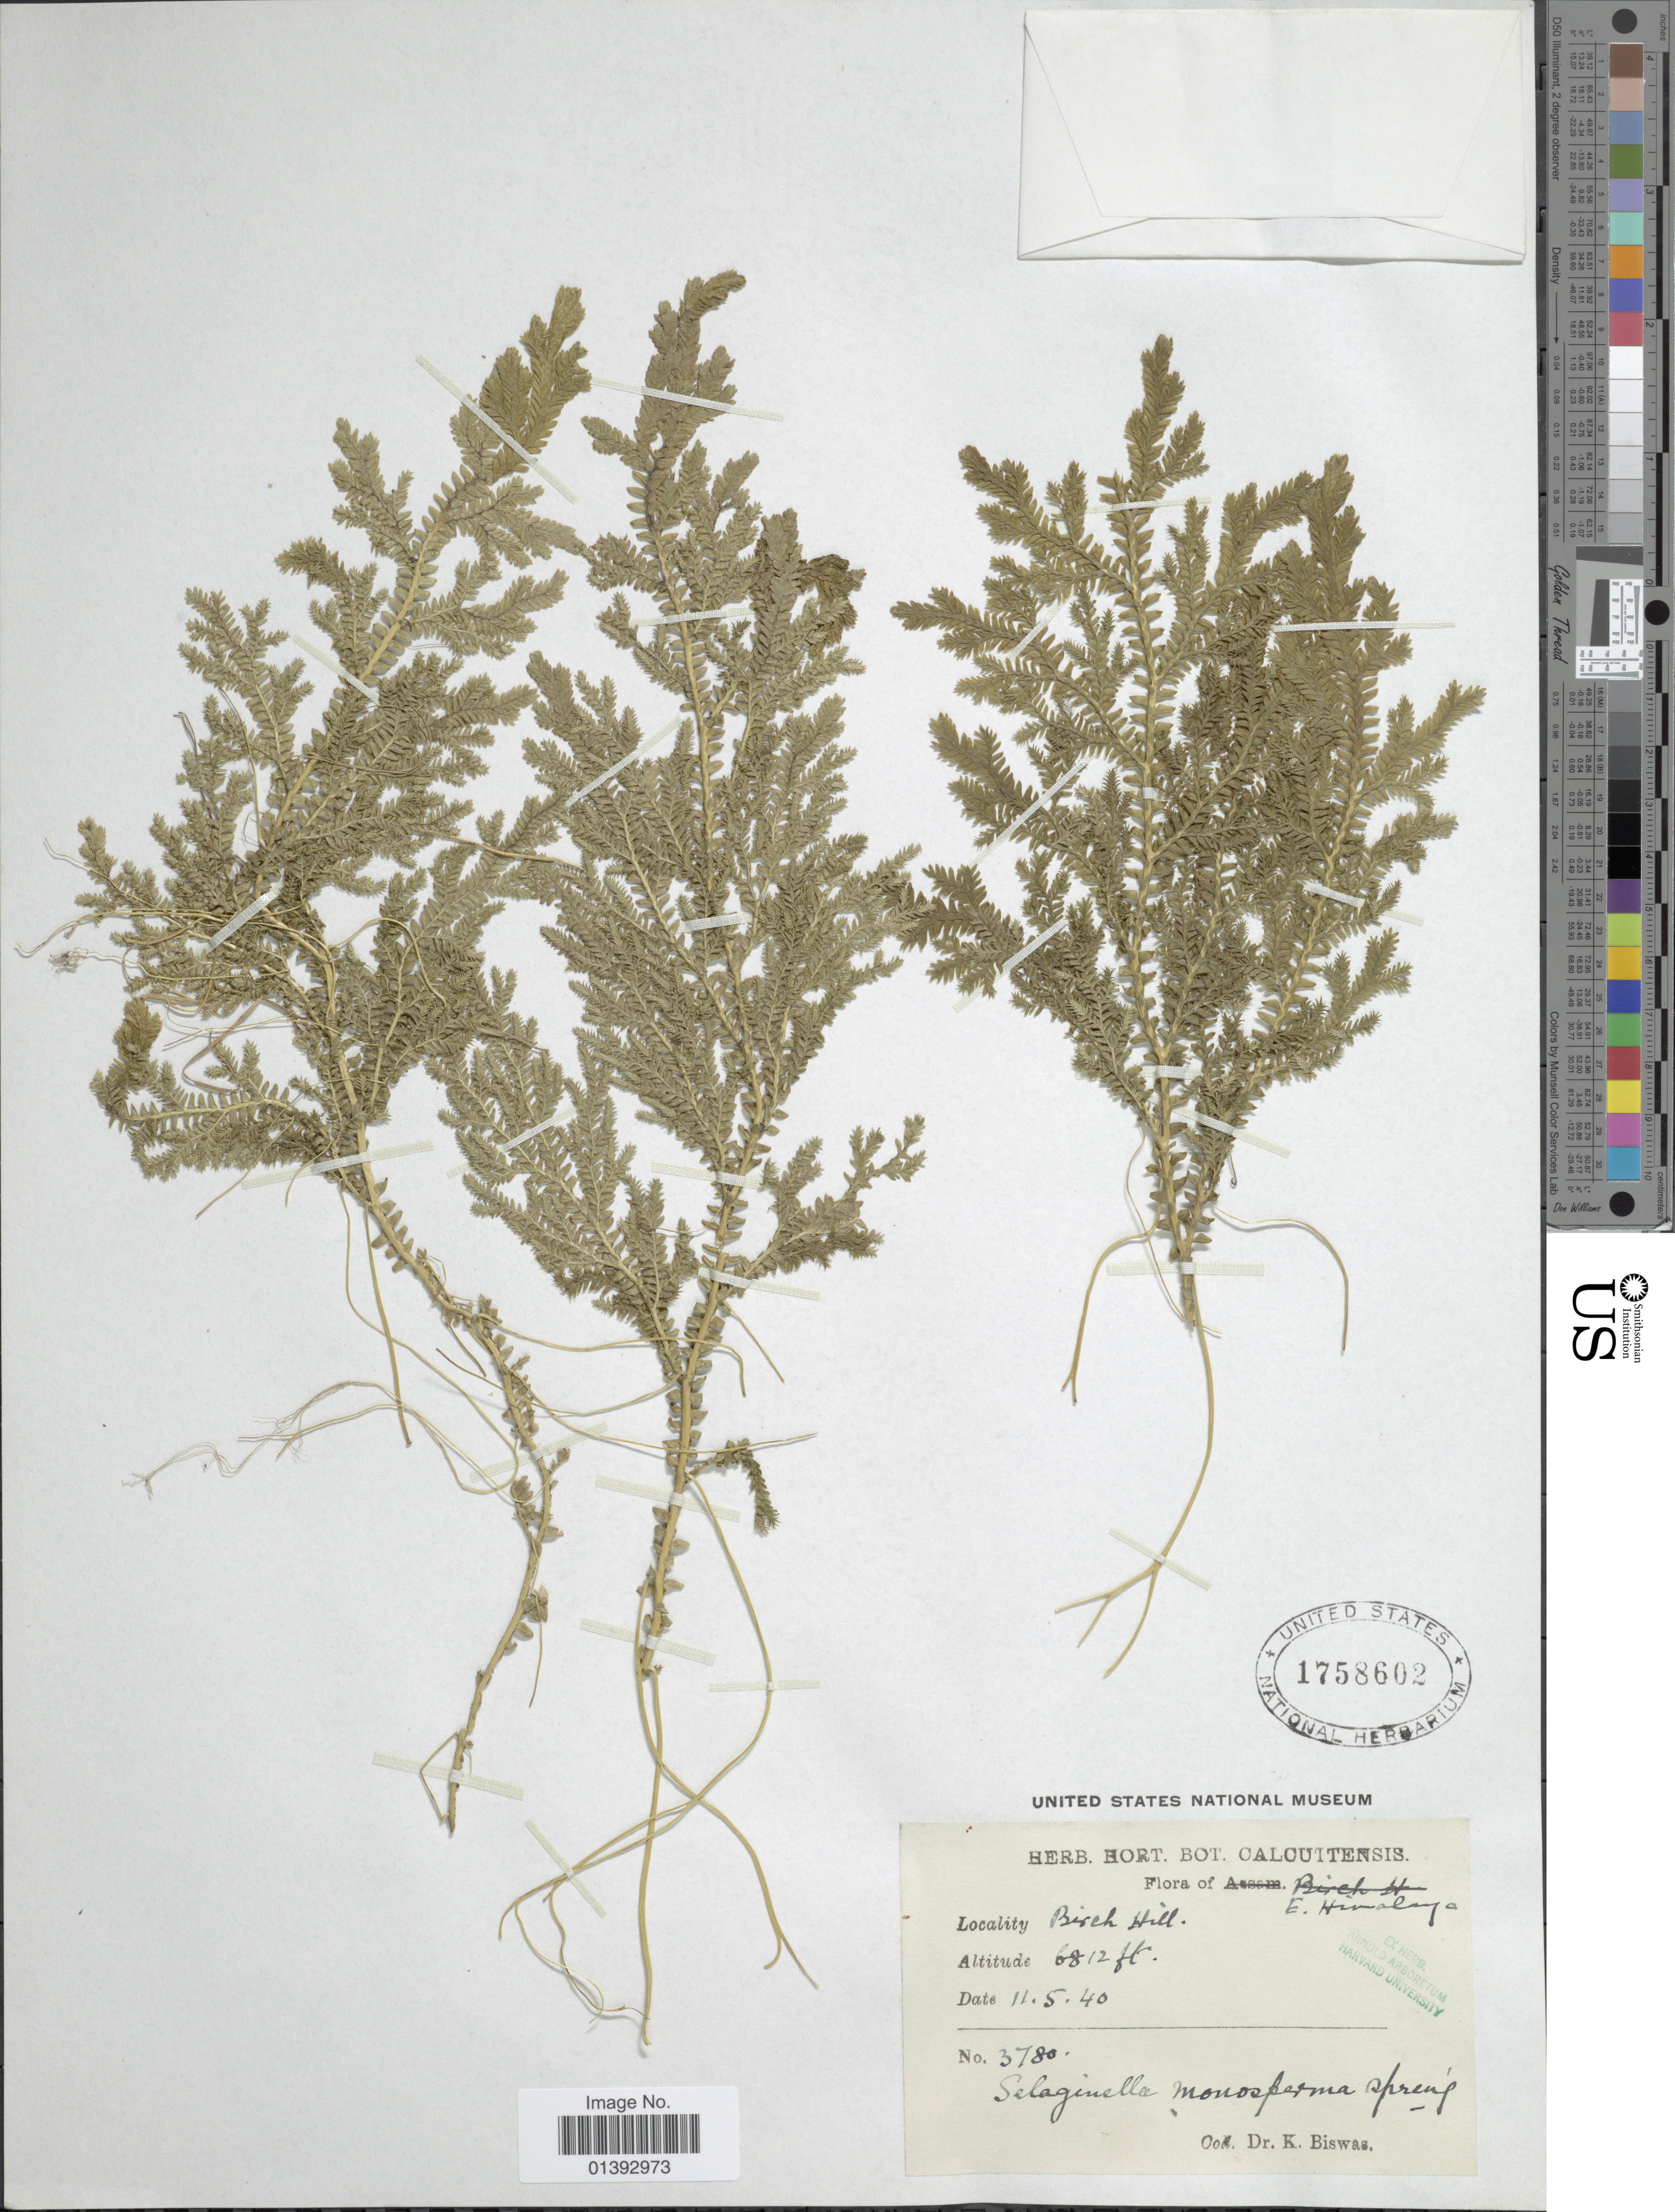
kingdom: Plantae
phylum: Tracheophyta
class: Lycopodiopsida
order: Selaginellales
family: Selaginellaceae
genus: Selaginella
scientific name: Selaginella monospora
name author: Spring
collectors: K. Biswas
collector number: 3780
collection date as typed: Transcribed d/m/y: 11/5/40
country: India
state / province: West Bengal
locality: E. Himalaya, Birch Hill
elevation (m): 2076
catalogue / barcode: US 1758602